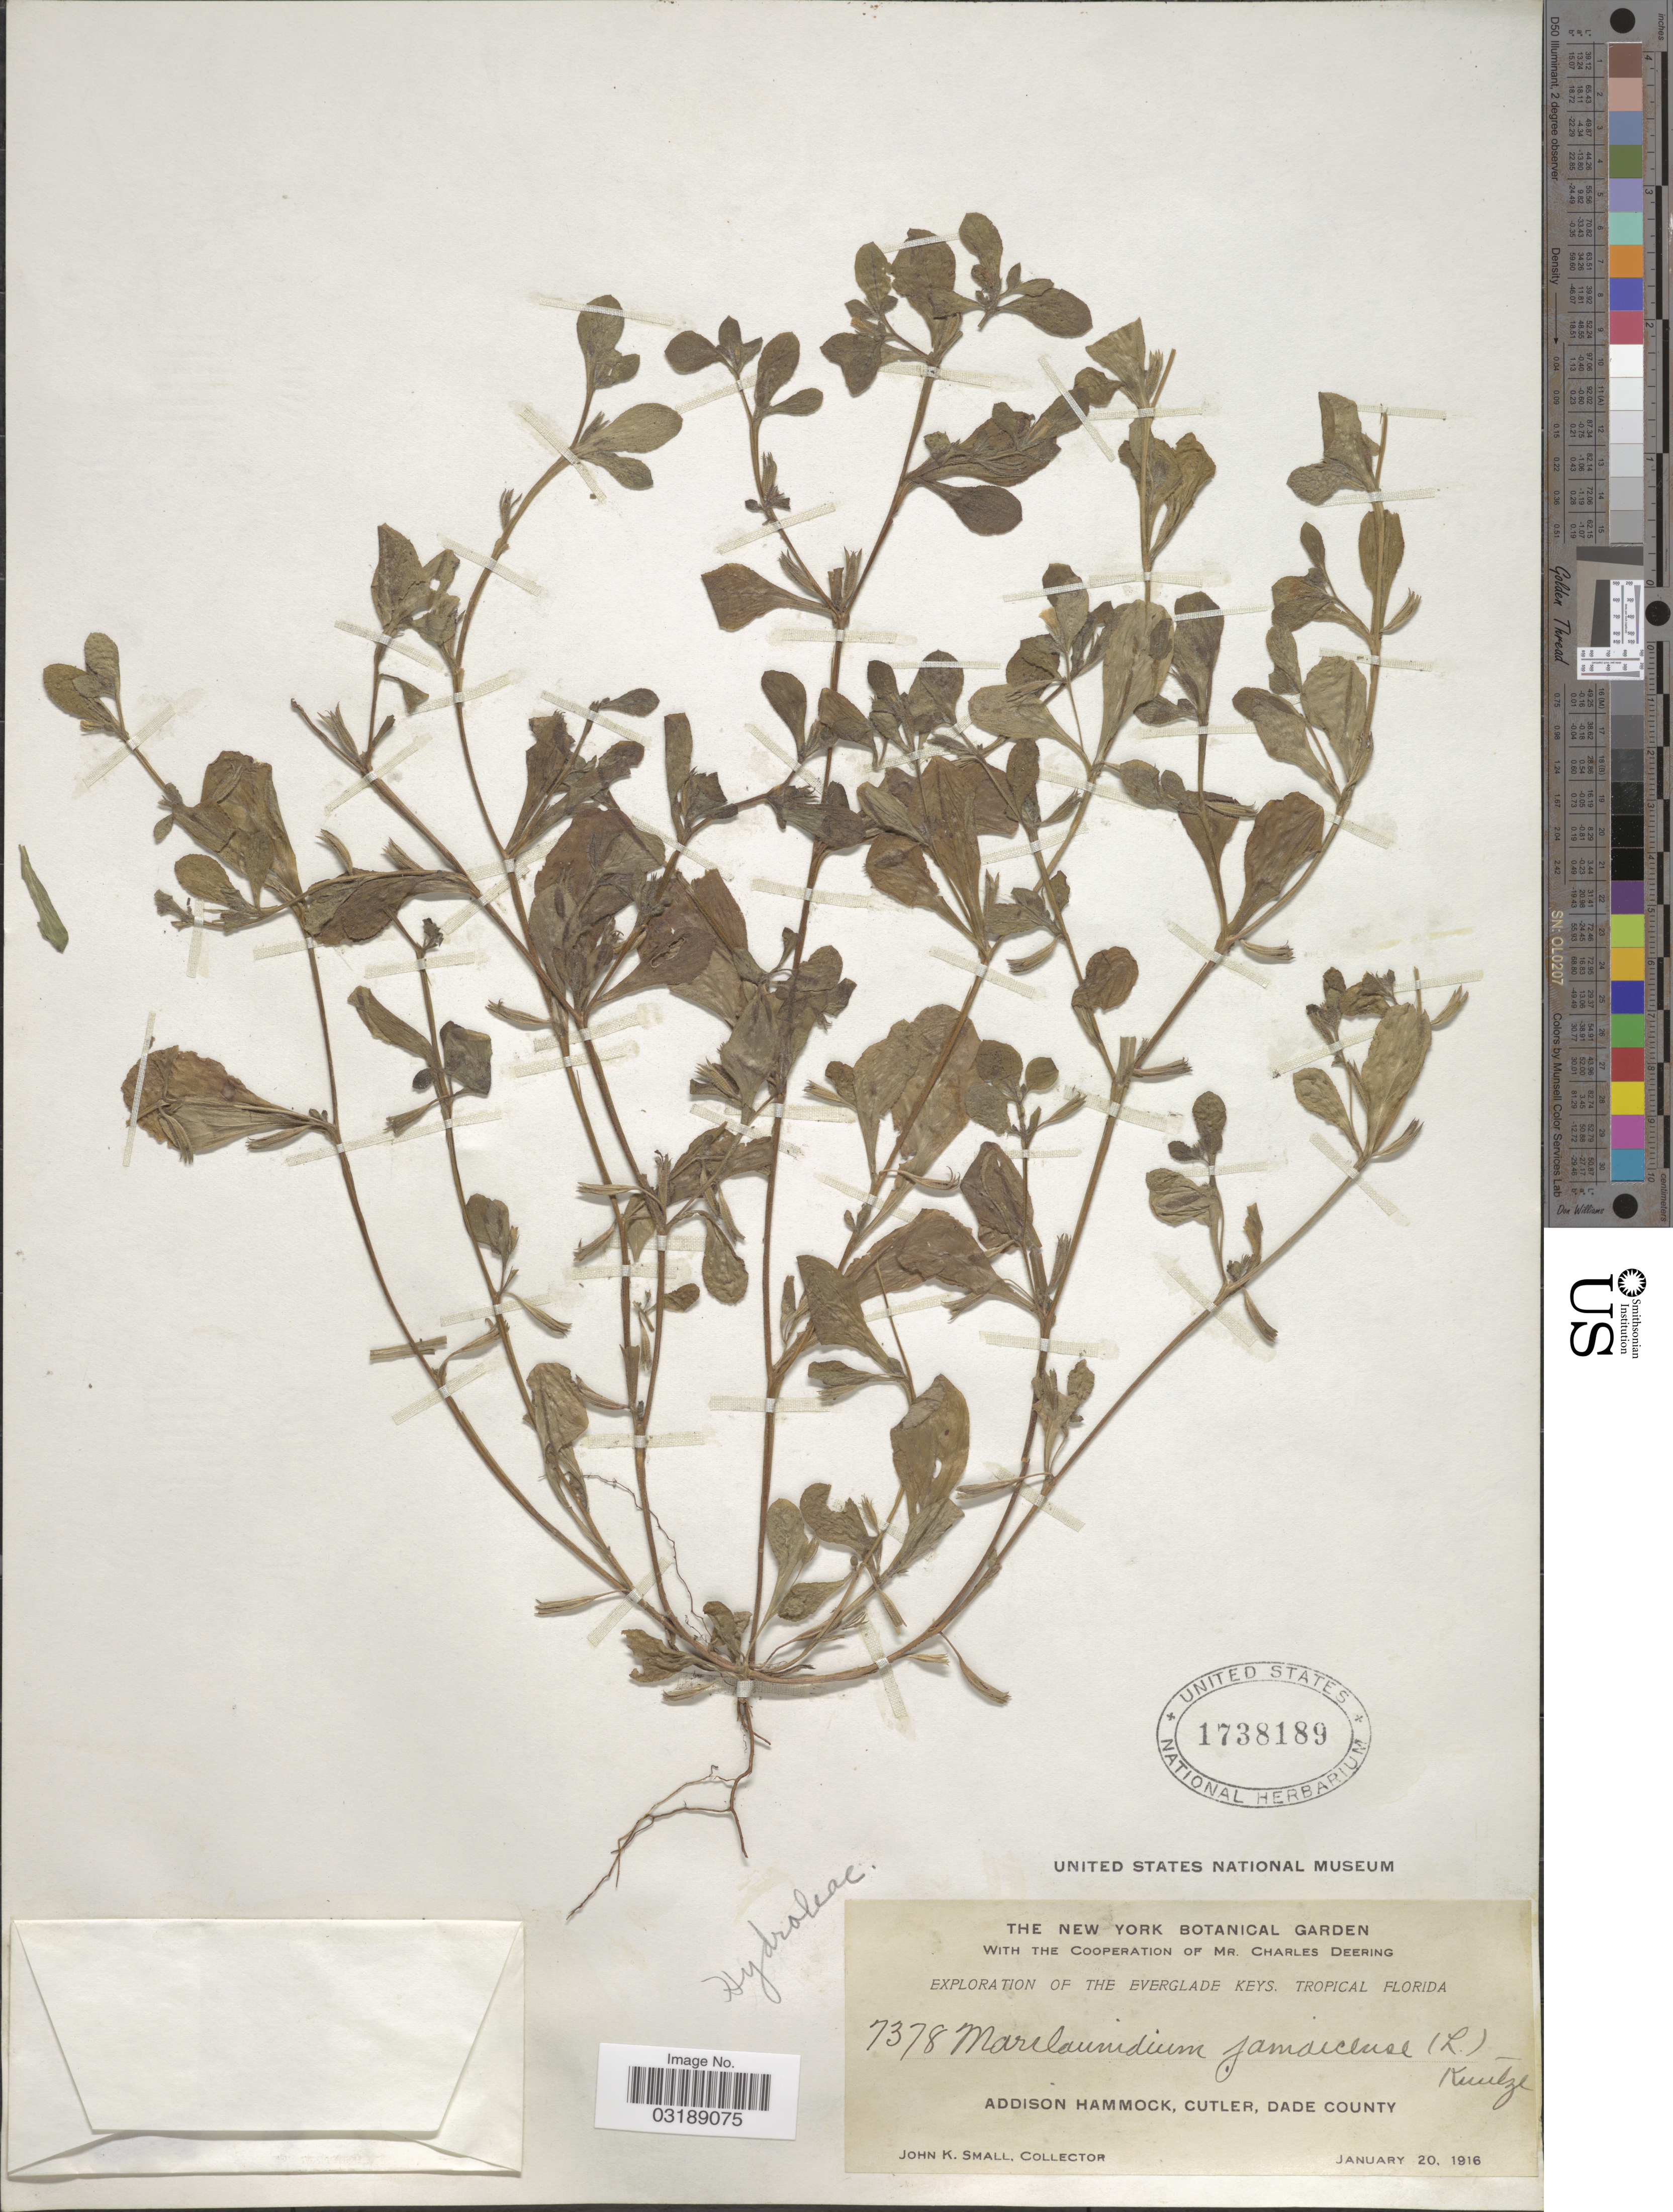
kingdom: Plantae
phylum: Tracheophyta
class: Magnoliopsida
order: Boraginales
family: Namaceae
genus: Nama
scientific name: Nama jamaicensis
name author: L.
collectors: J. K. Small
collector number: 7378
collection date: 1916-01-20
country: United States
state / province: Florida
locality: The Evergaled Keys, Tropical Florida, Addison Hammock, Cutler, Dade County.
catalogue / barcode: US 1738189